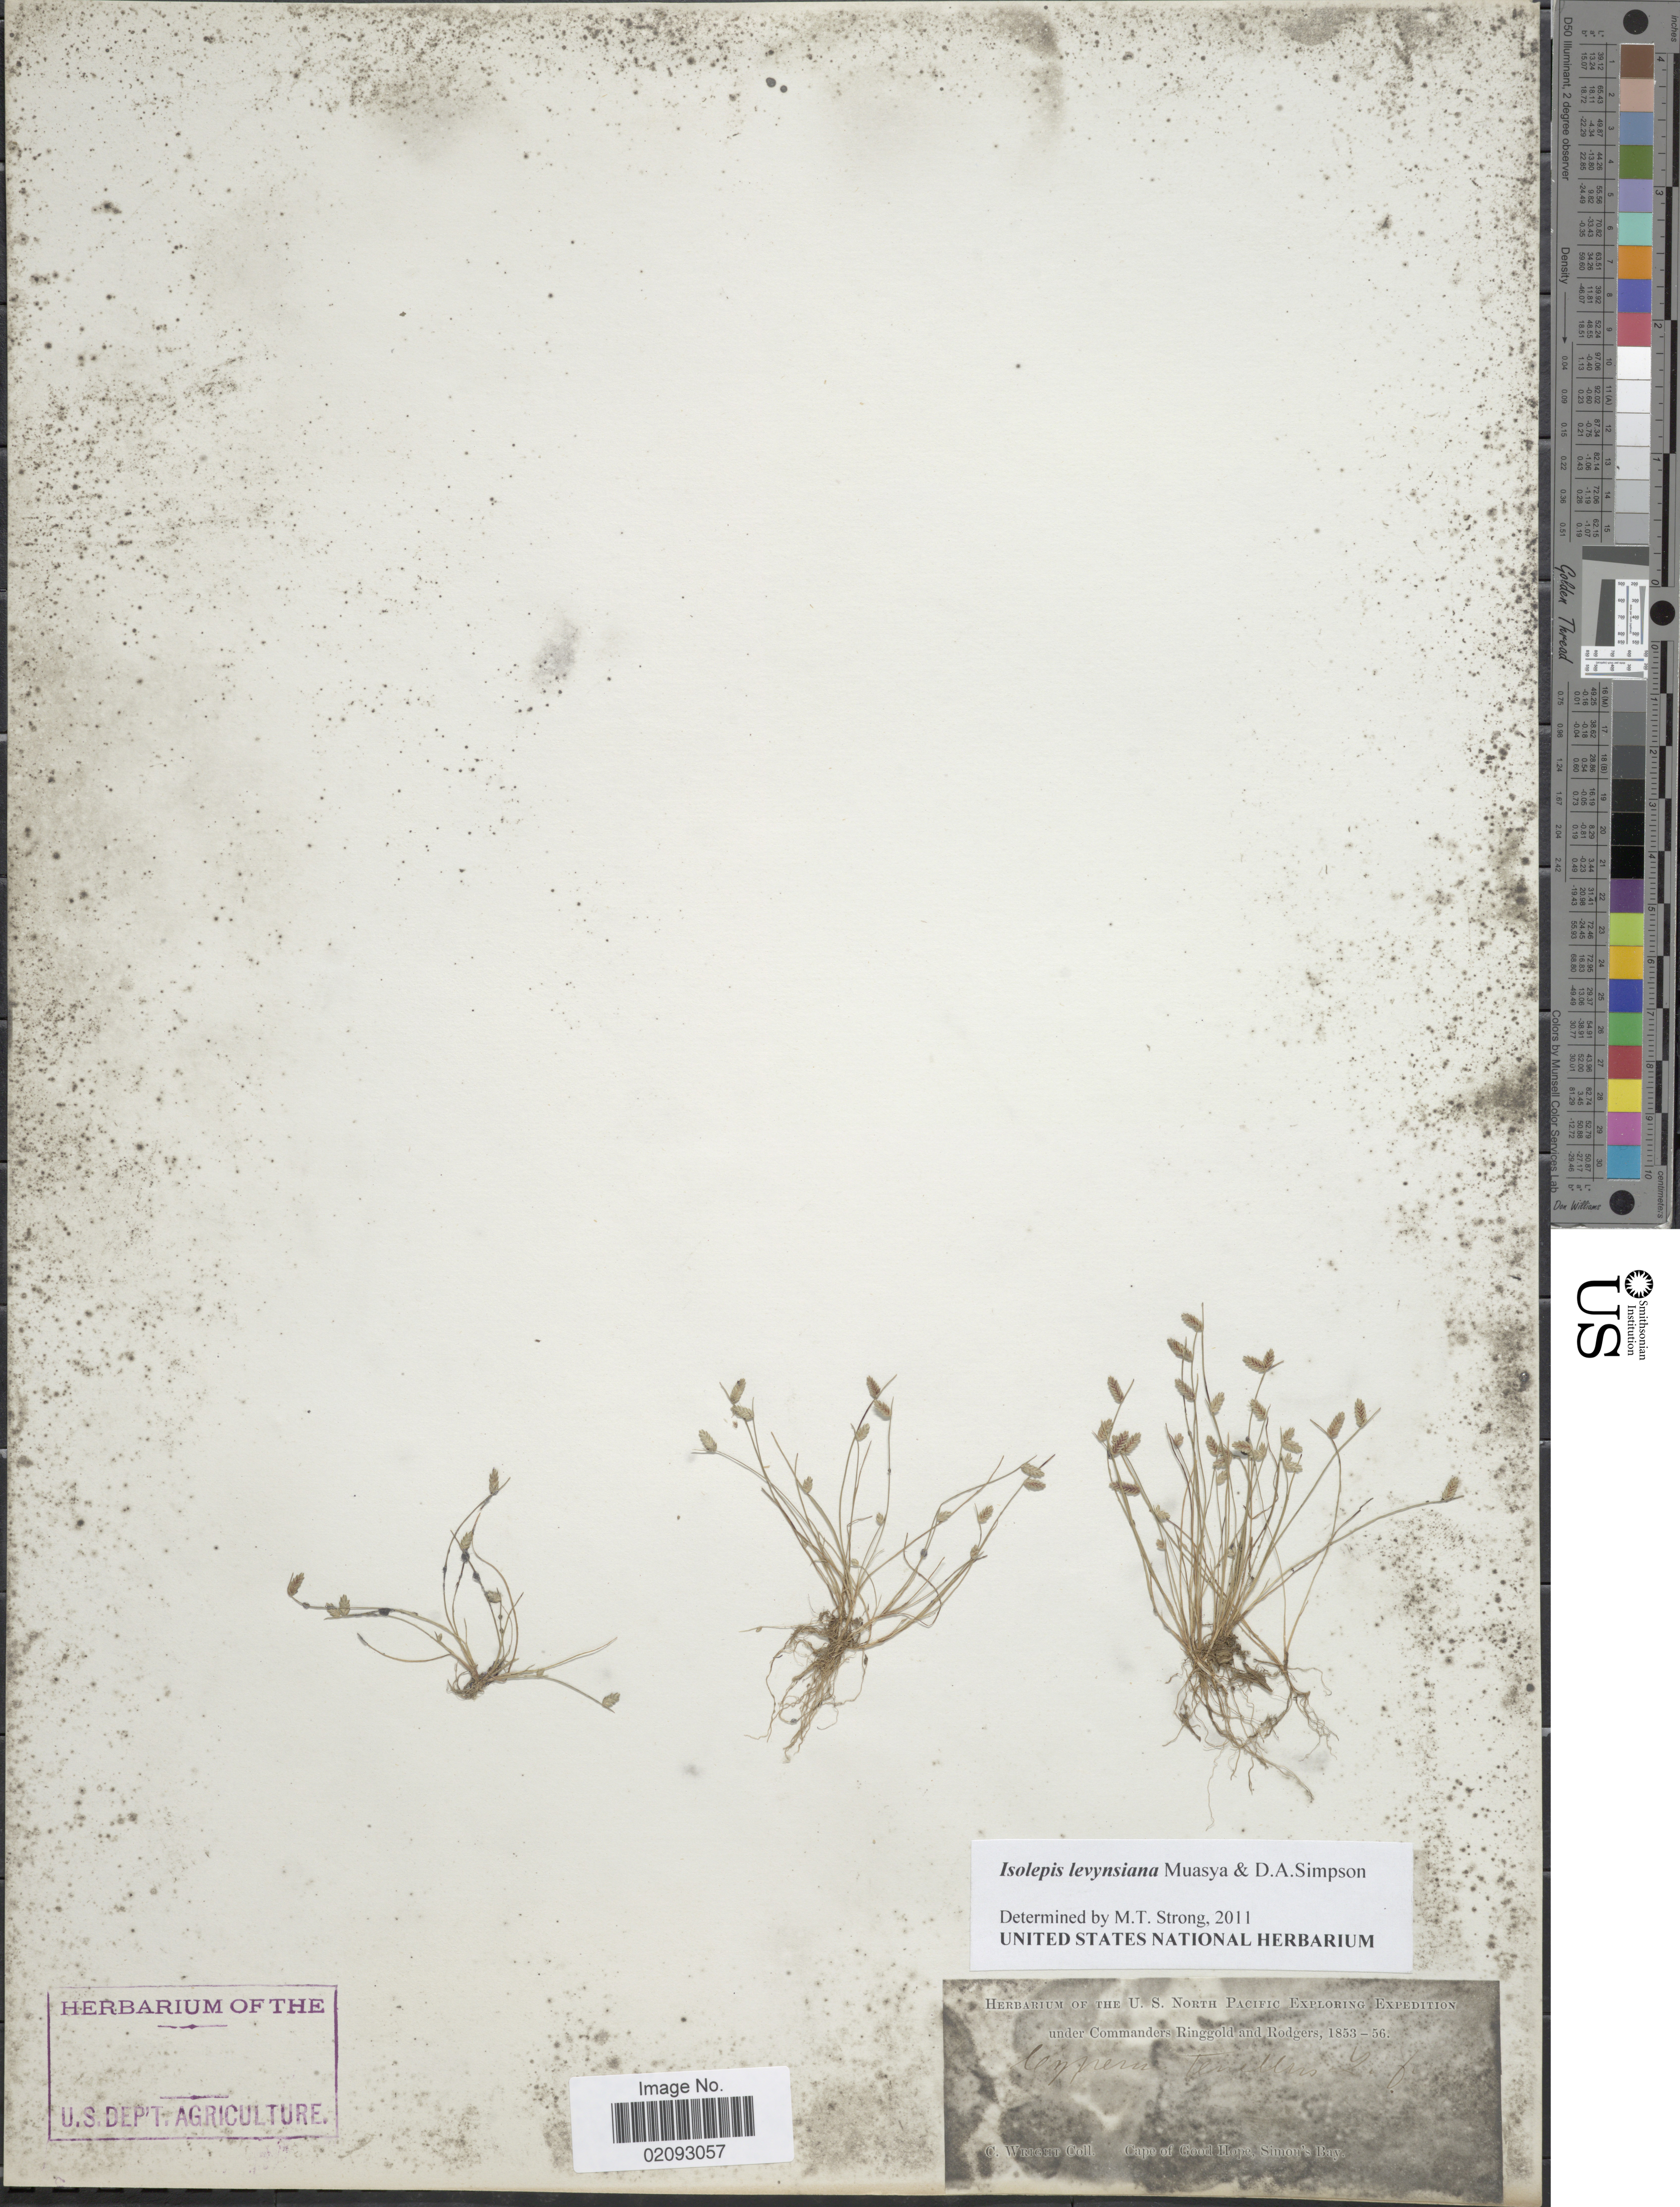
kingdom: Plantae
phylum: Tracheophyta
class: Liliopsida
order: Poales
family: Cyperaceae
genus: Isolepis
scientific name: Isolepis levynsiana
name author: Muasya & D.A. Simpson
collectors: C. Wright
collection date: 1853/1856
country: South Africa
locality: Cape of Good Hope, Simon's Bay